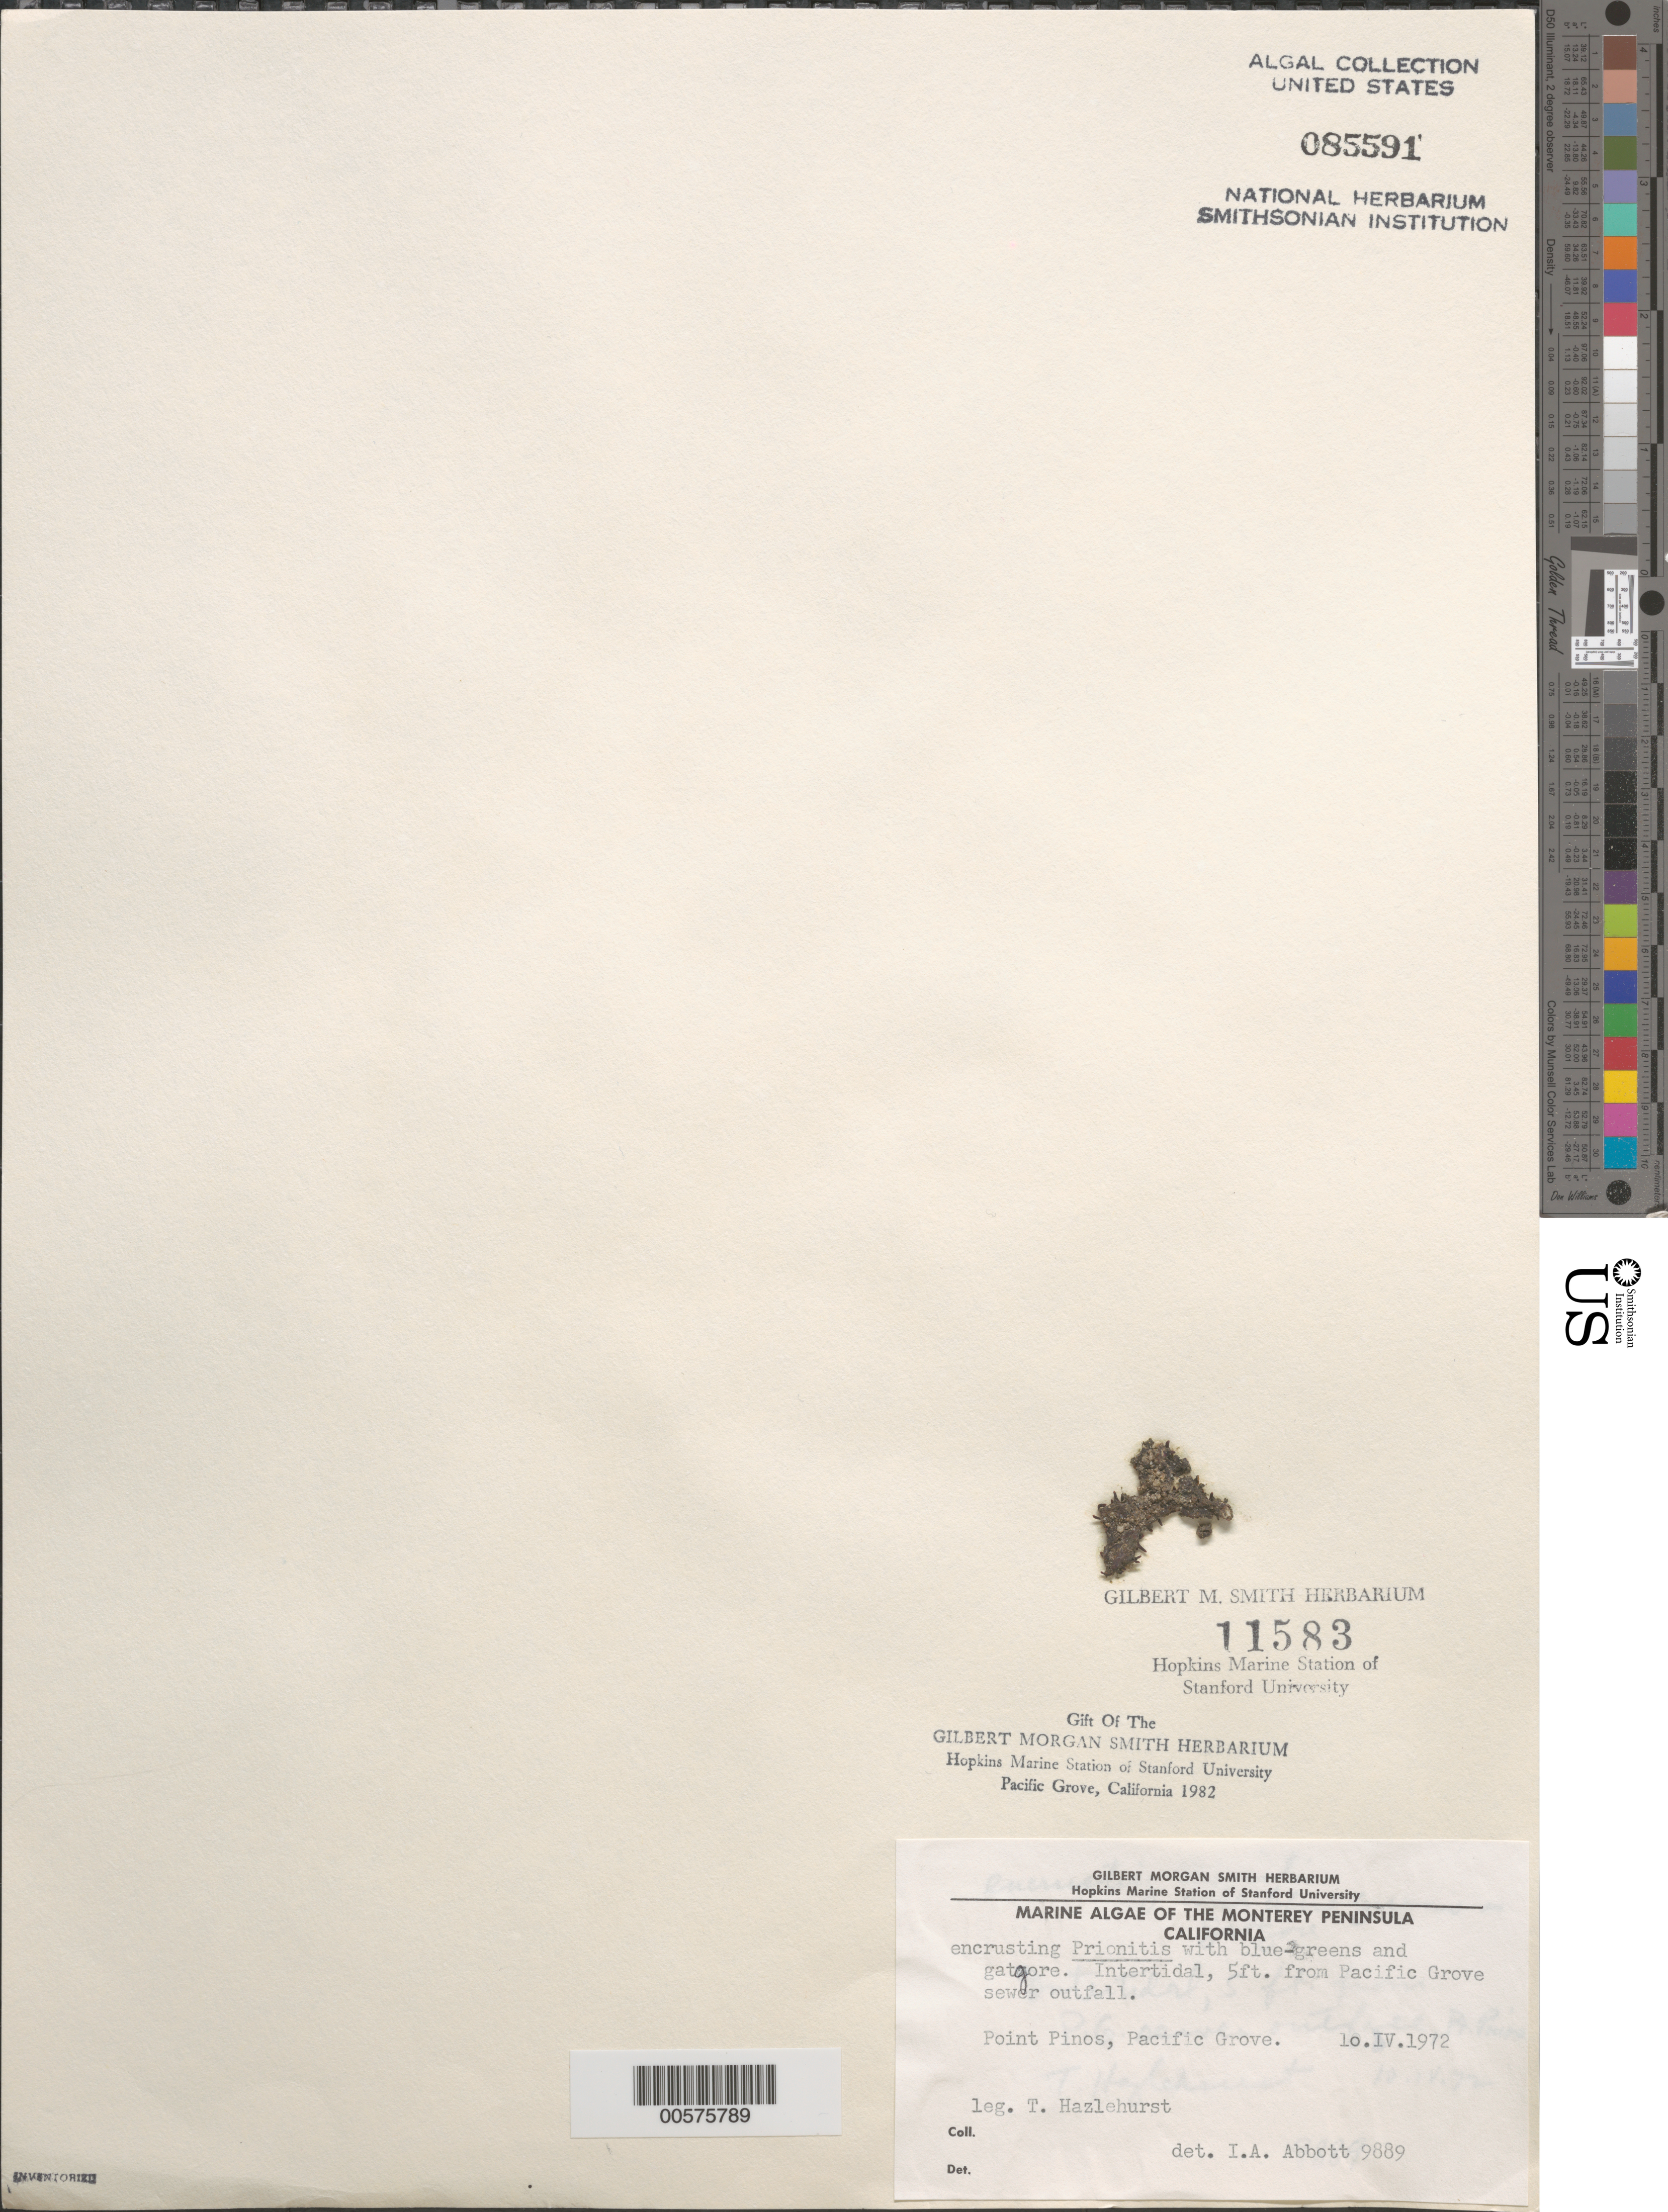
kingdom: Plantae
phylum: Rhodophyta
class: Florideophyceae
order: Cryptonemiales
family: Cryptonemiaceae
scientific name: Prionitis sp.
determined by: Abbott, Isabella A.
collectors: T. Hazelhurst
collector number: IAA 9889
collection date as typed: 10 Apr 1972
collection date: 1972-04-10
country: United States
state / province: California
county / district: Monterey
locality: Point Pinos, Pacific Grove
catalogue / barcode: US 85591